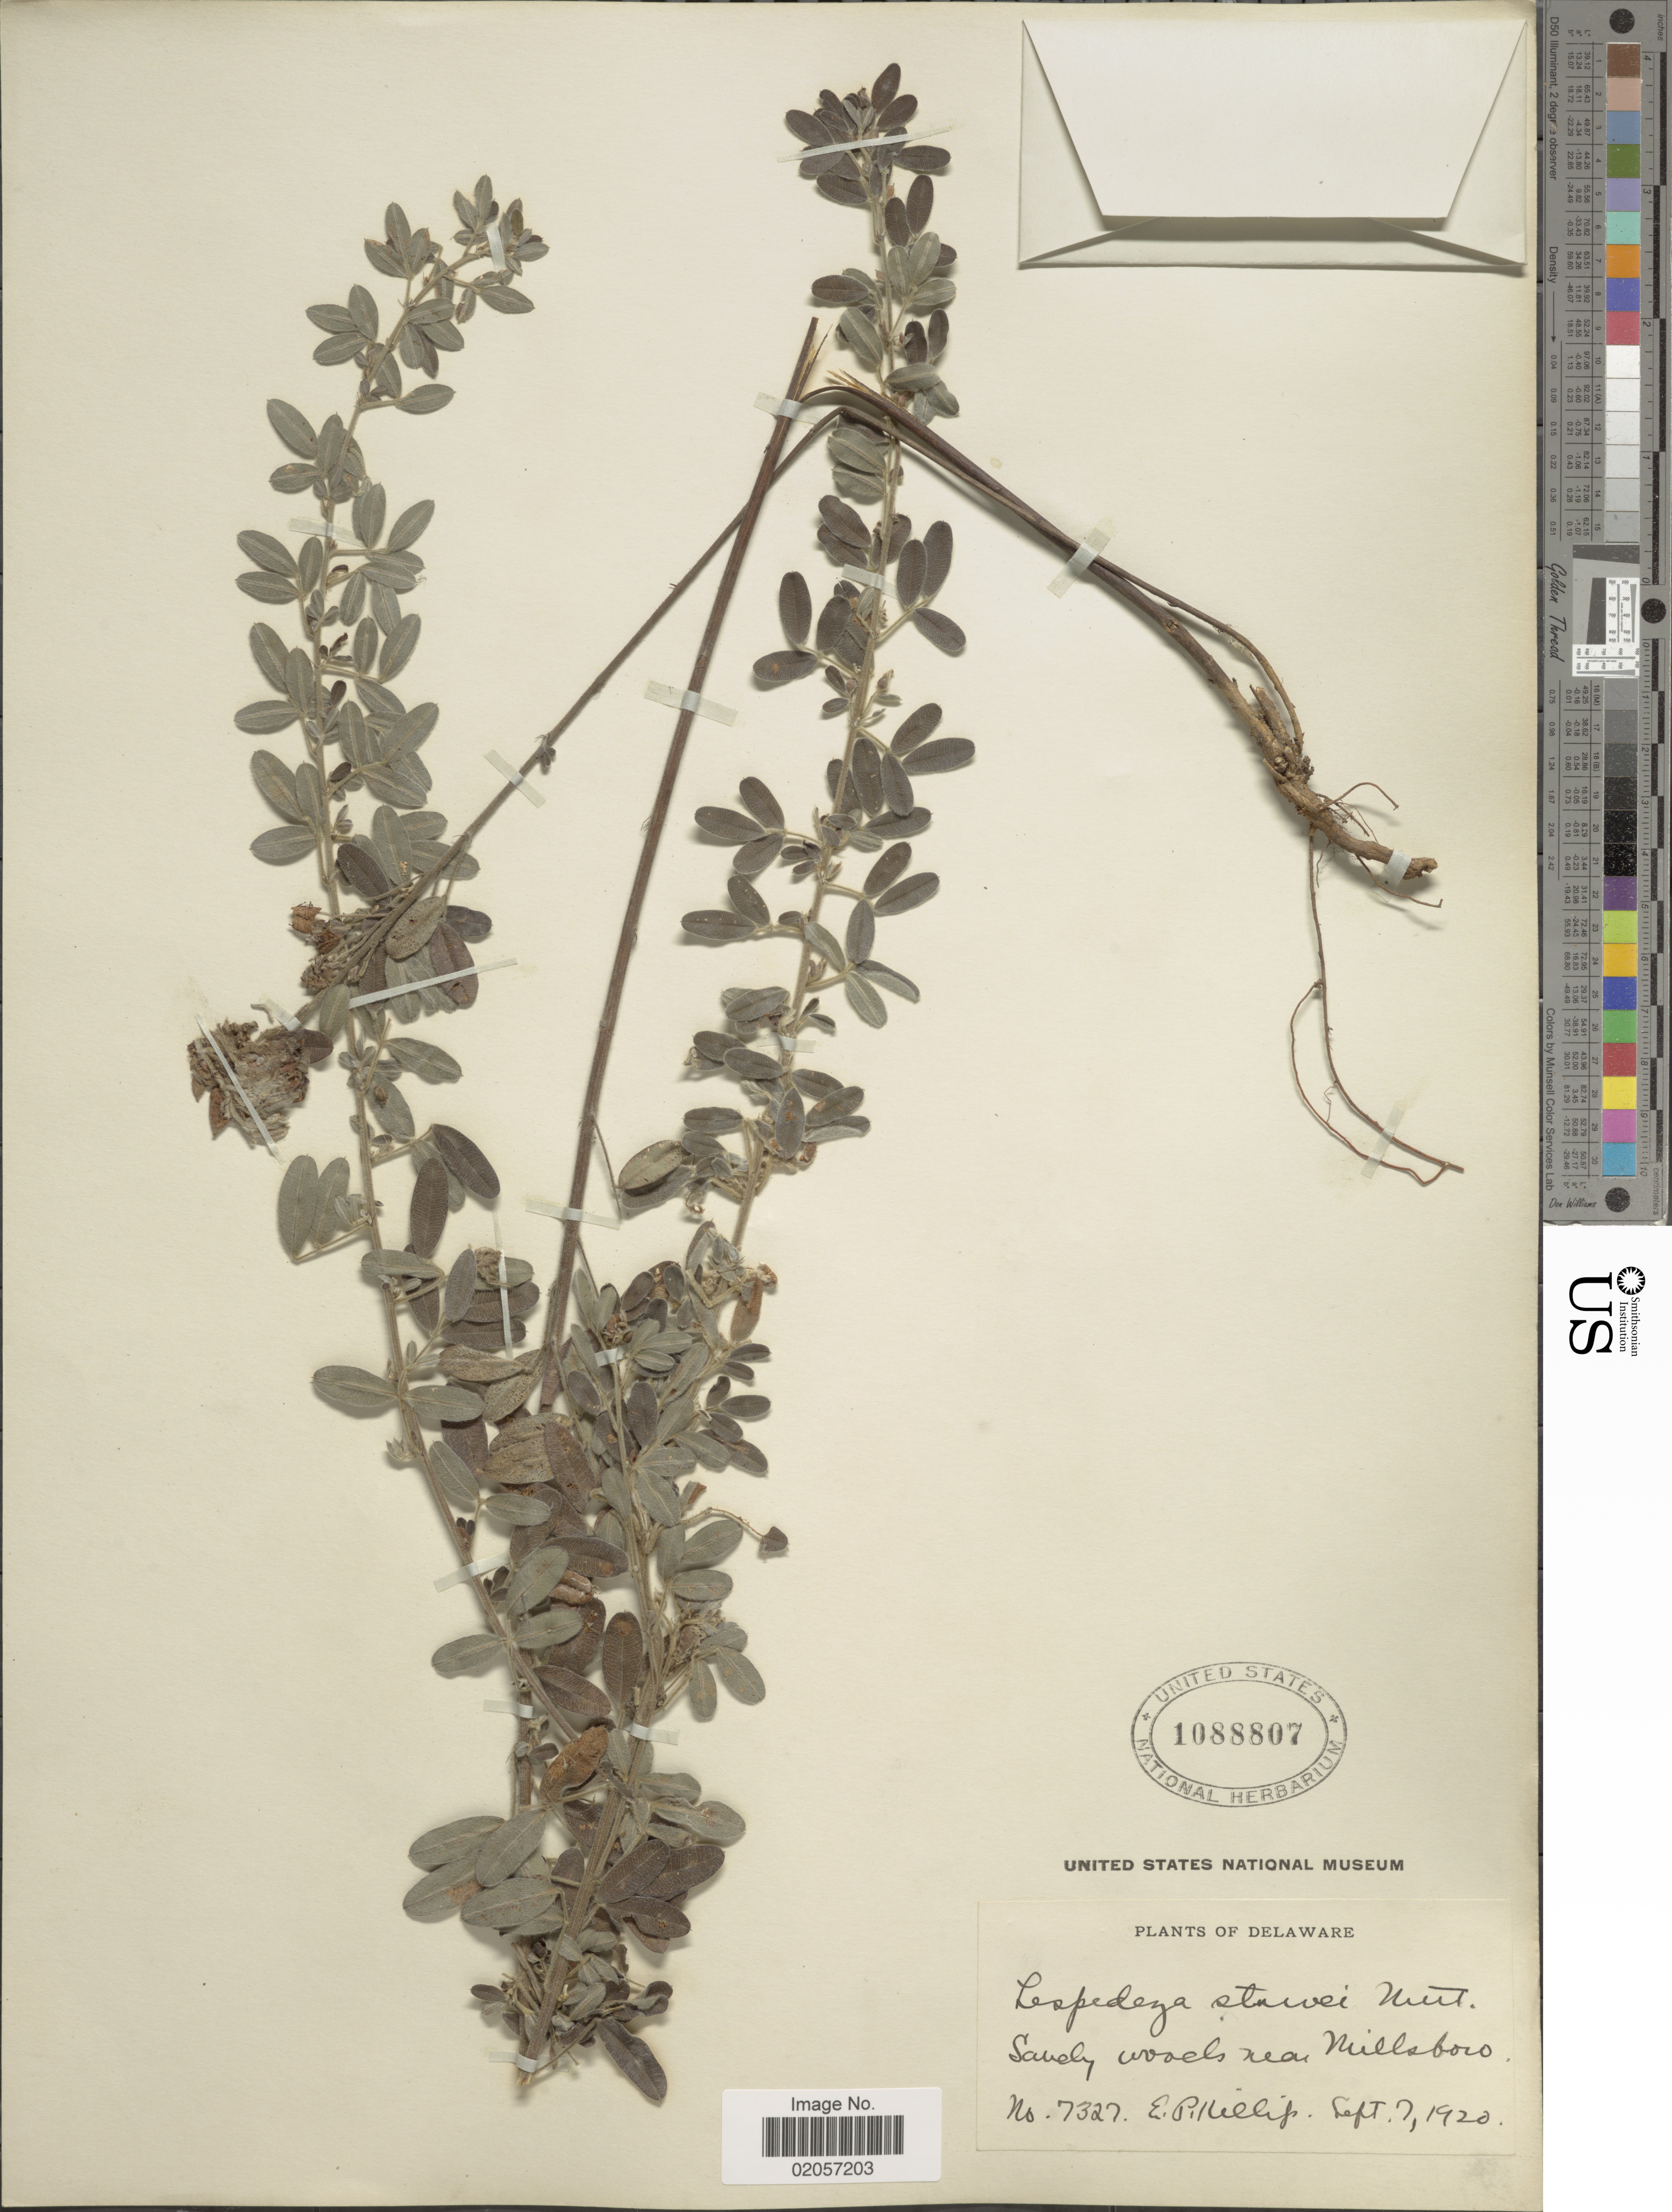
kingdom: Plantae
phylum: Tracheophyta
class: Magnoliopsida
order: Fabales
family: Fabaceae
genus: Lespedeza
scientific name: Lespedeza stuevei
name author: Nutt.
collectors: E. P. Killip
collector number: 7327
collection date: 1920-09-07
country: United States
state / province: Delaware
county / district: Sussex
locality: Delaware, Savely woods near Millsboro.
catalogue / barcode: US 1088807